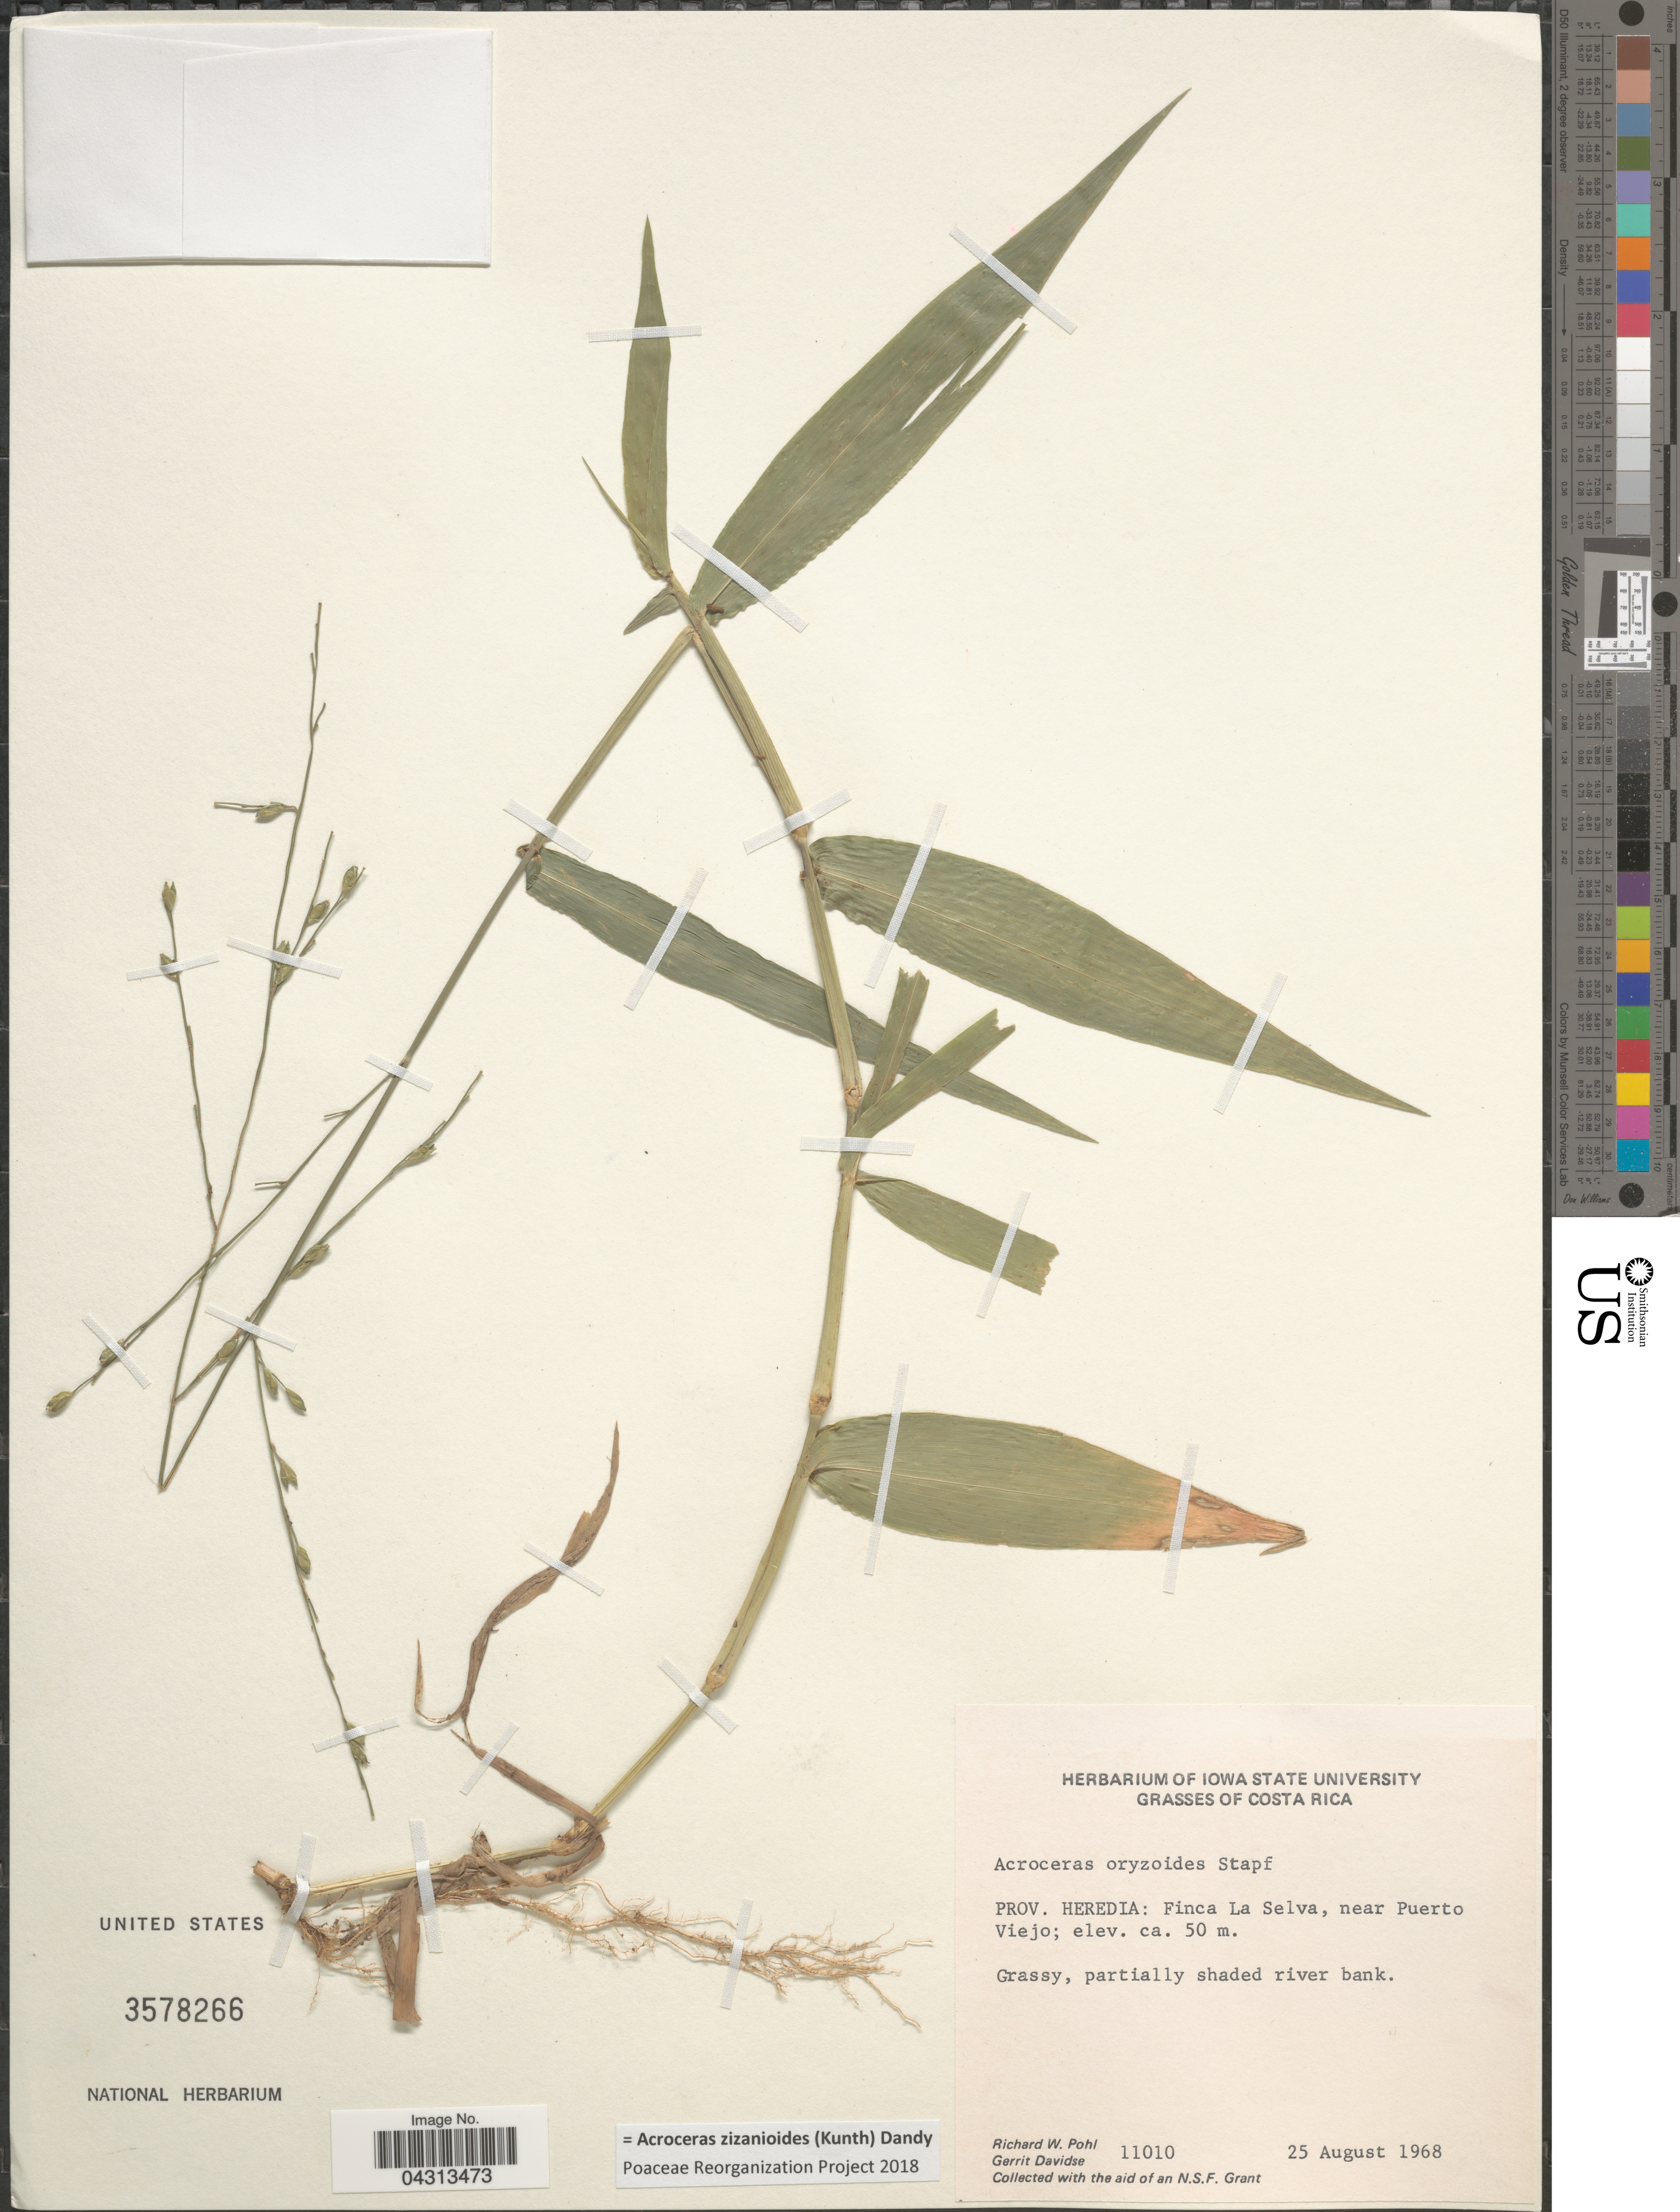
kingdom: Plantae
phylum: Tracheophyta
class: Liliopsida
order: Poales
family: Poaceae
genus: Acroceras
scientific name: Acroceras zizanioides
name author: (Kunth) Dandy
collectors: R. W. Pohl & G. Davidse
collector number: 11010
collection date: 1968-08-25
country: Costa Rica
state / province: Heredia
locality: Finca La Selva, near Puerto Viejo.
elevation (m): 50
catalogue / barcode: US 3578266